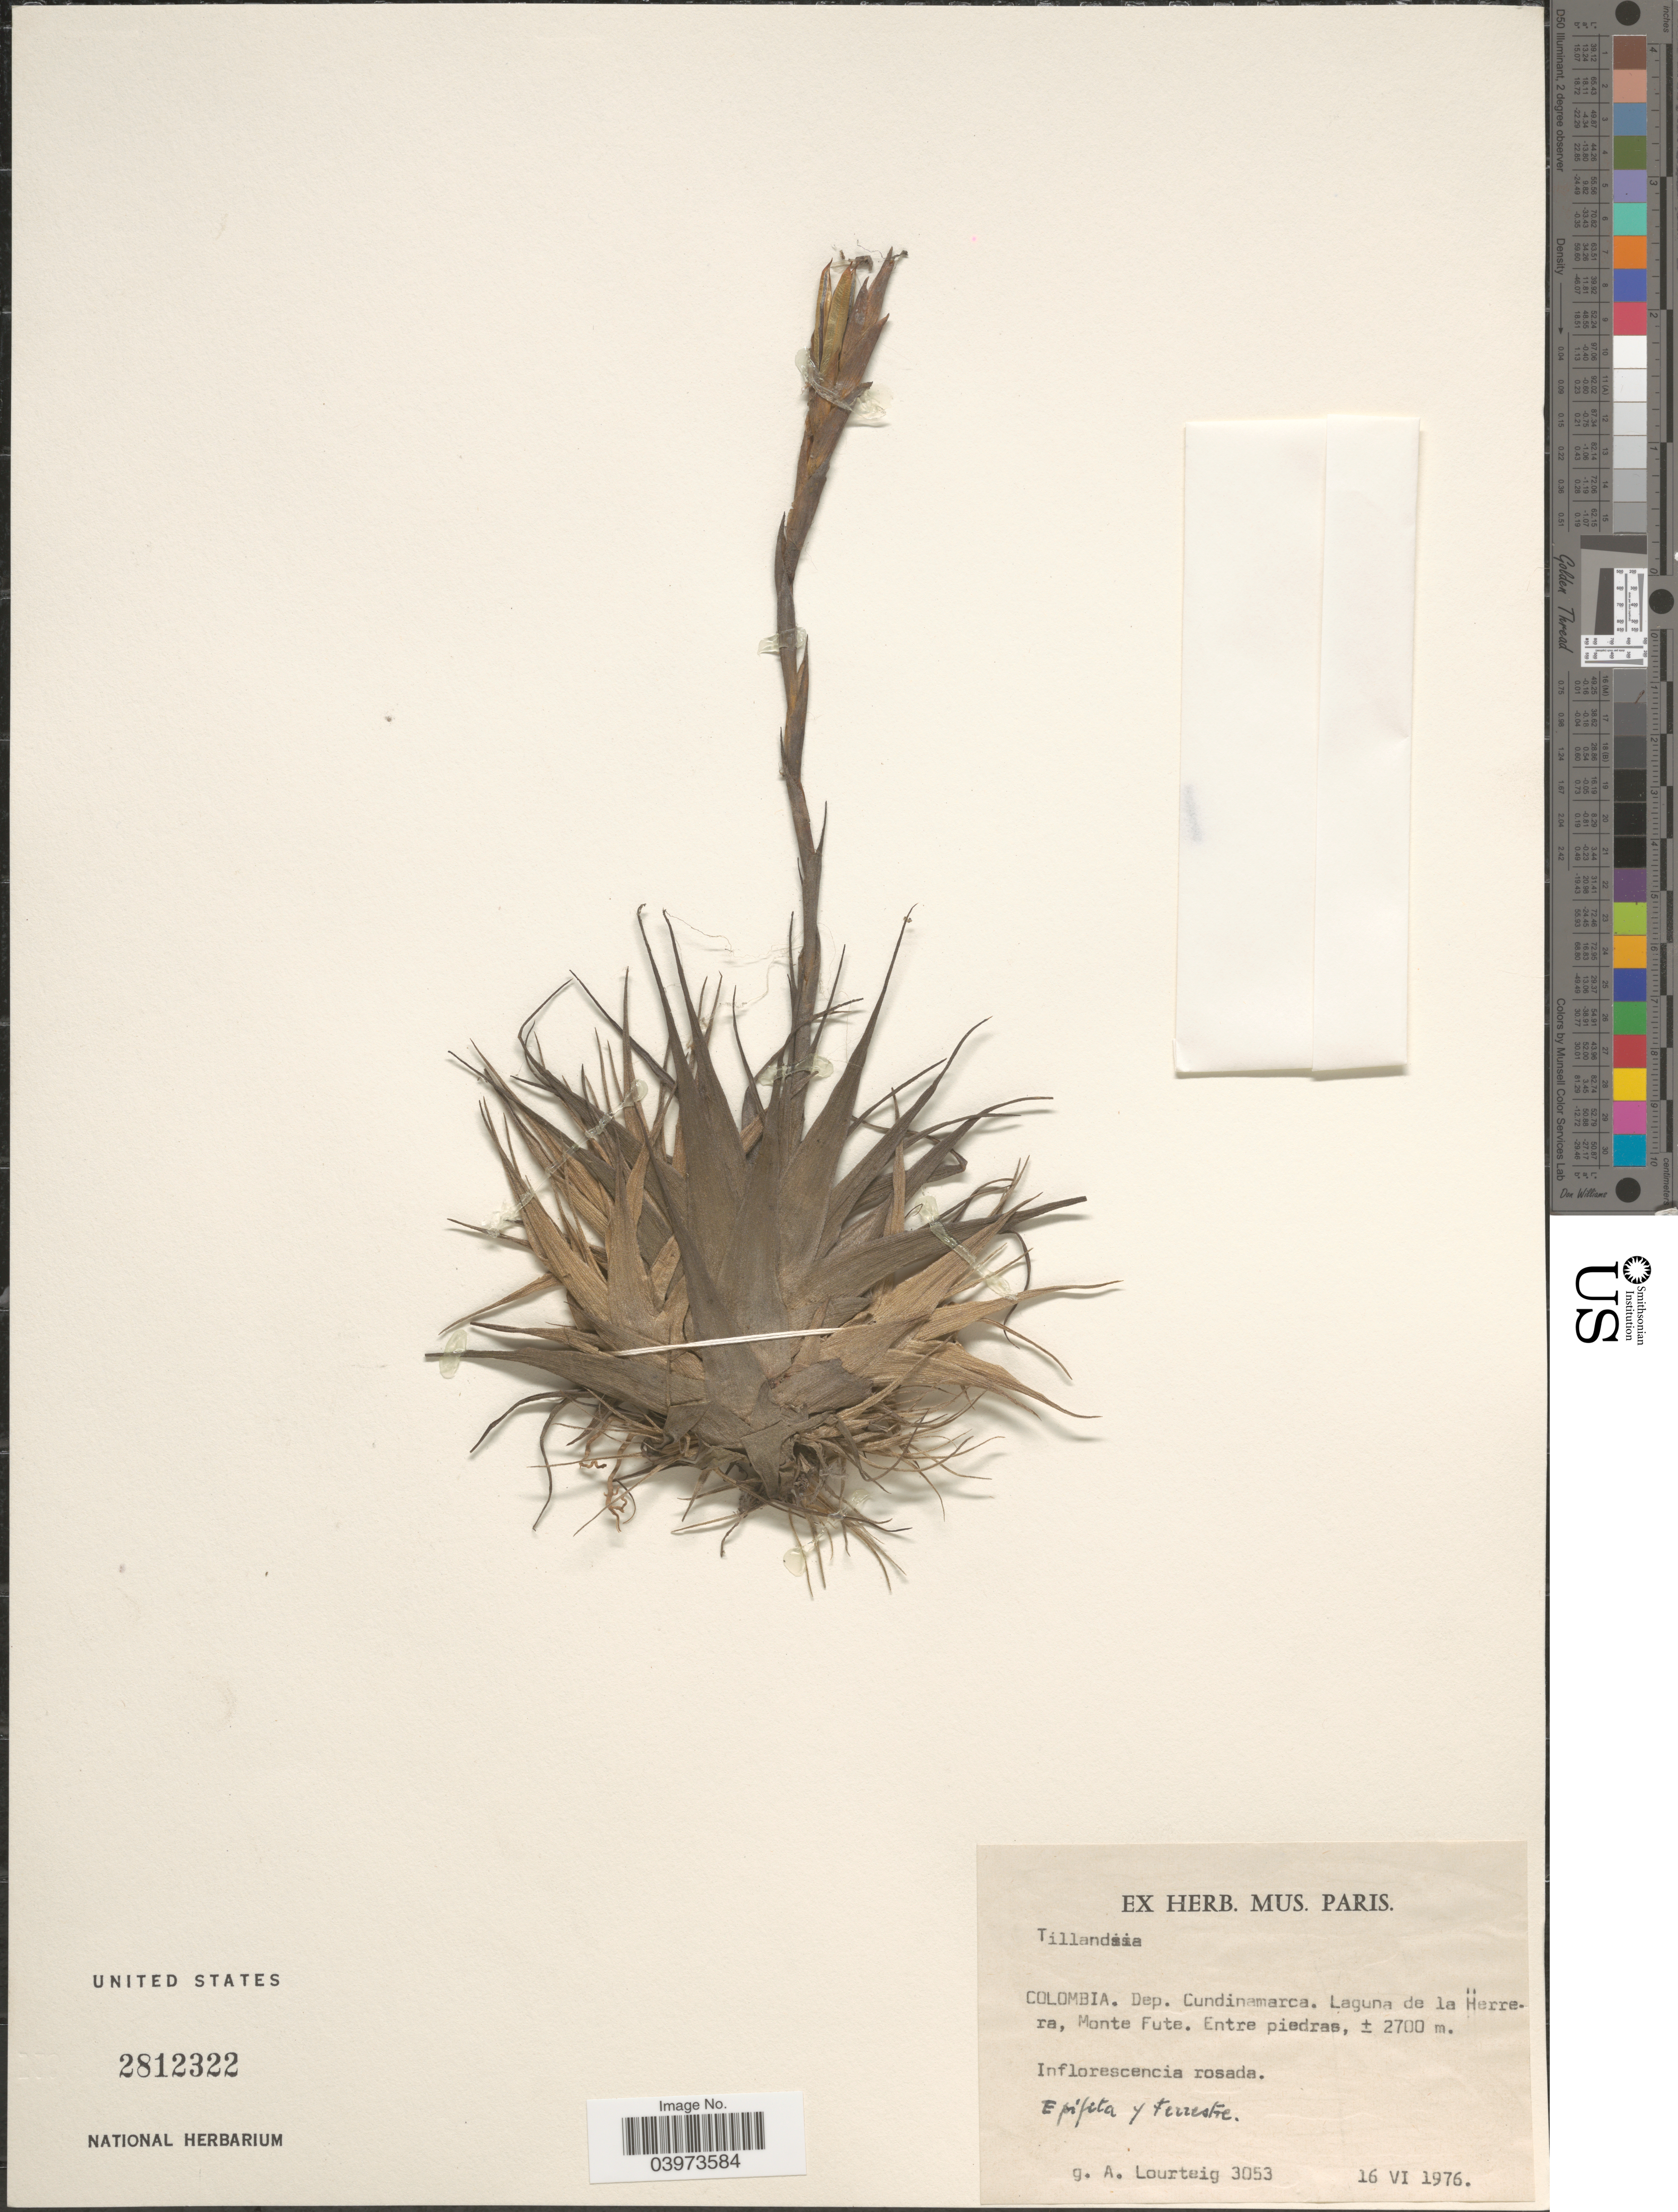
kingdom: Plantae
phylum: Tracheophyta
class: Liliopsida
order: Poales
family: Bromeliaceae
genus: Tillandsia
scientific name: Tillandsia incarnata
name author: Kunth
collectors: G. Lourteig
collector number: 3053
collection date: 1976-06-16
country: Colombia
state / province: Cundinamarca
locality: Dep. Cundinamarca. Laguna de la Herrera, Monte Fute.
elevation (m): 2700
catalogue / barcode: US 2812322